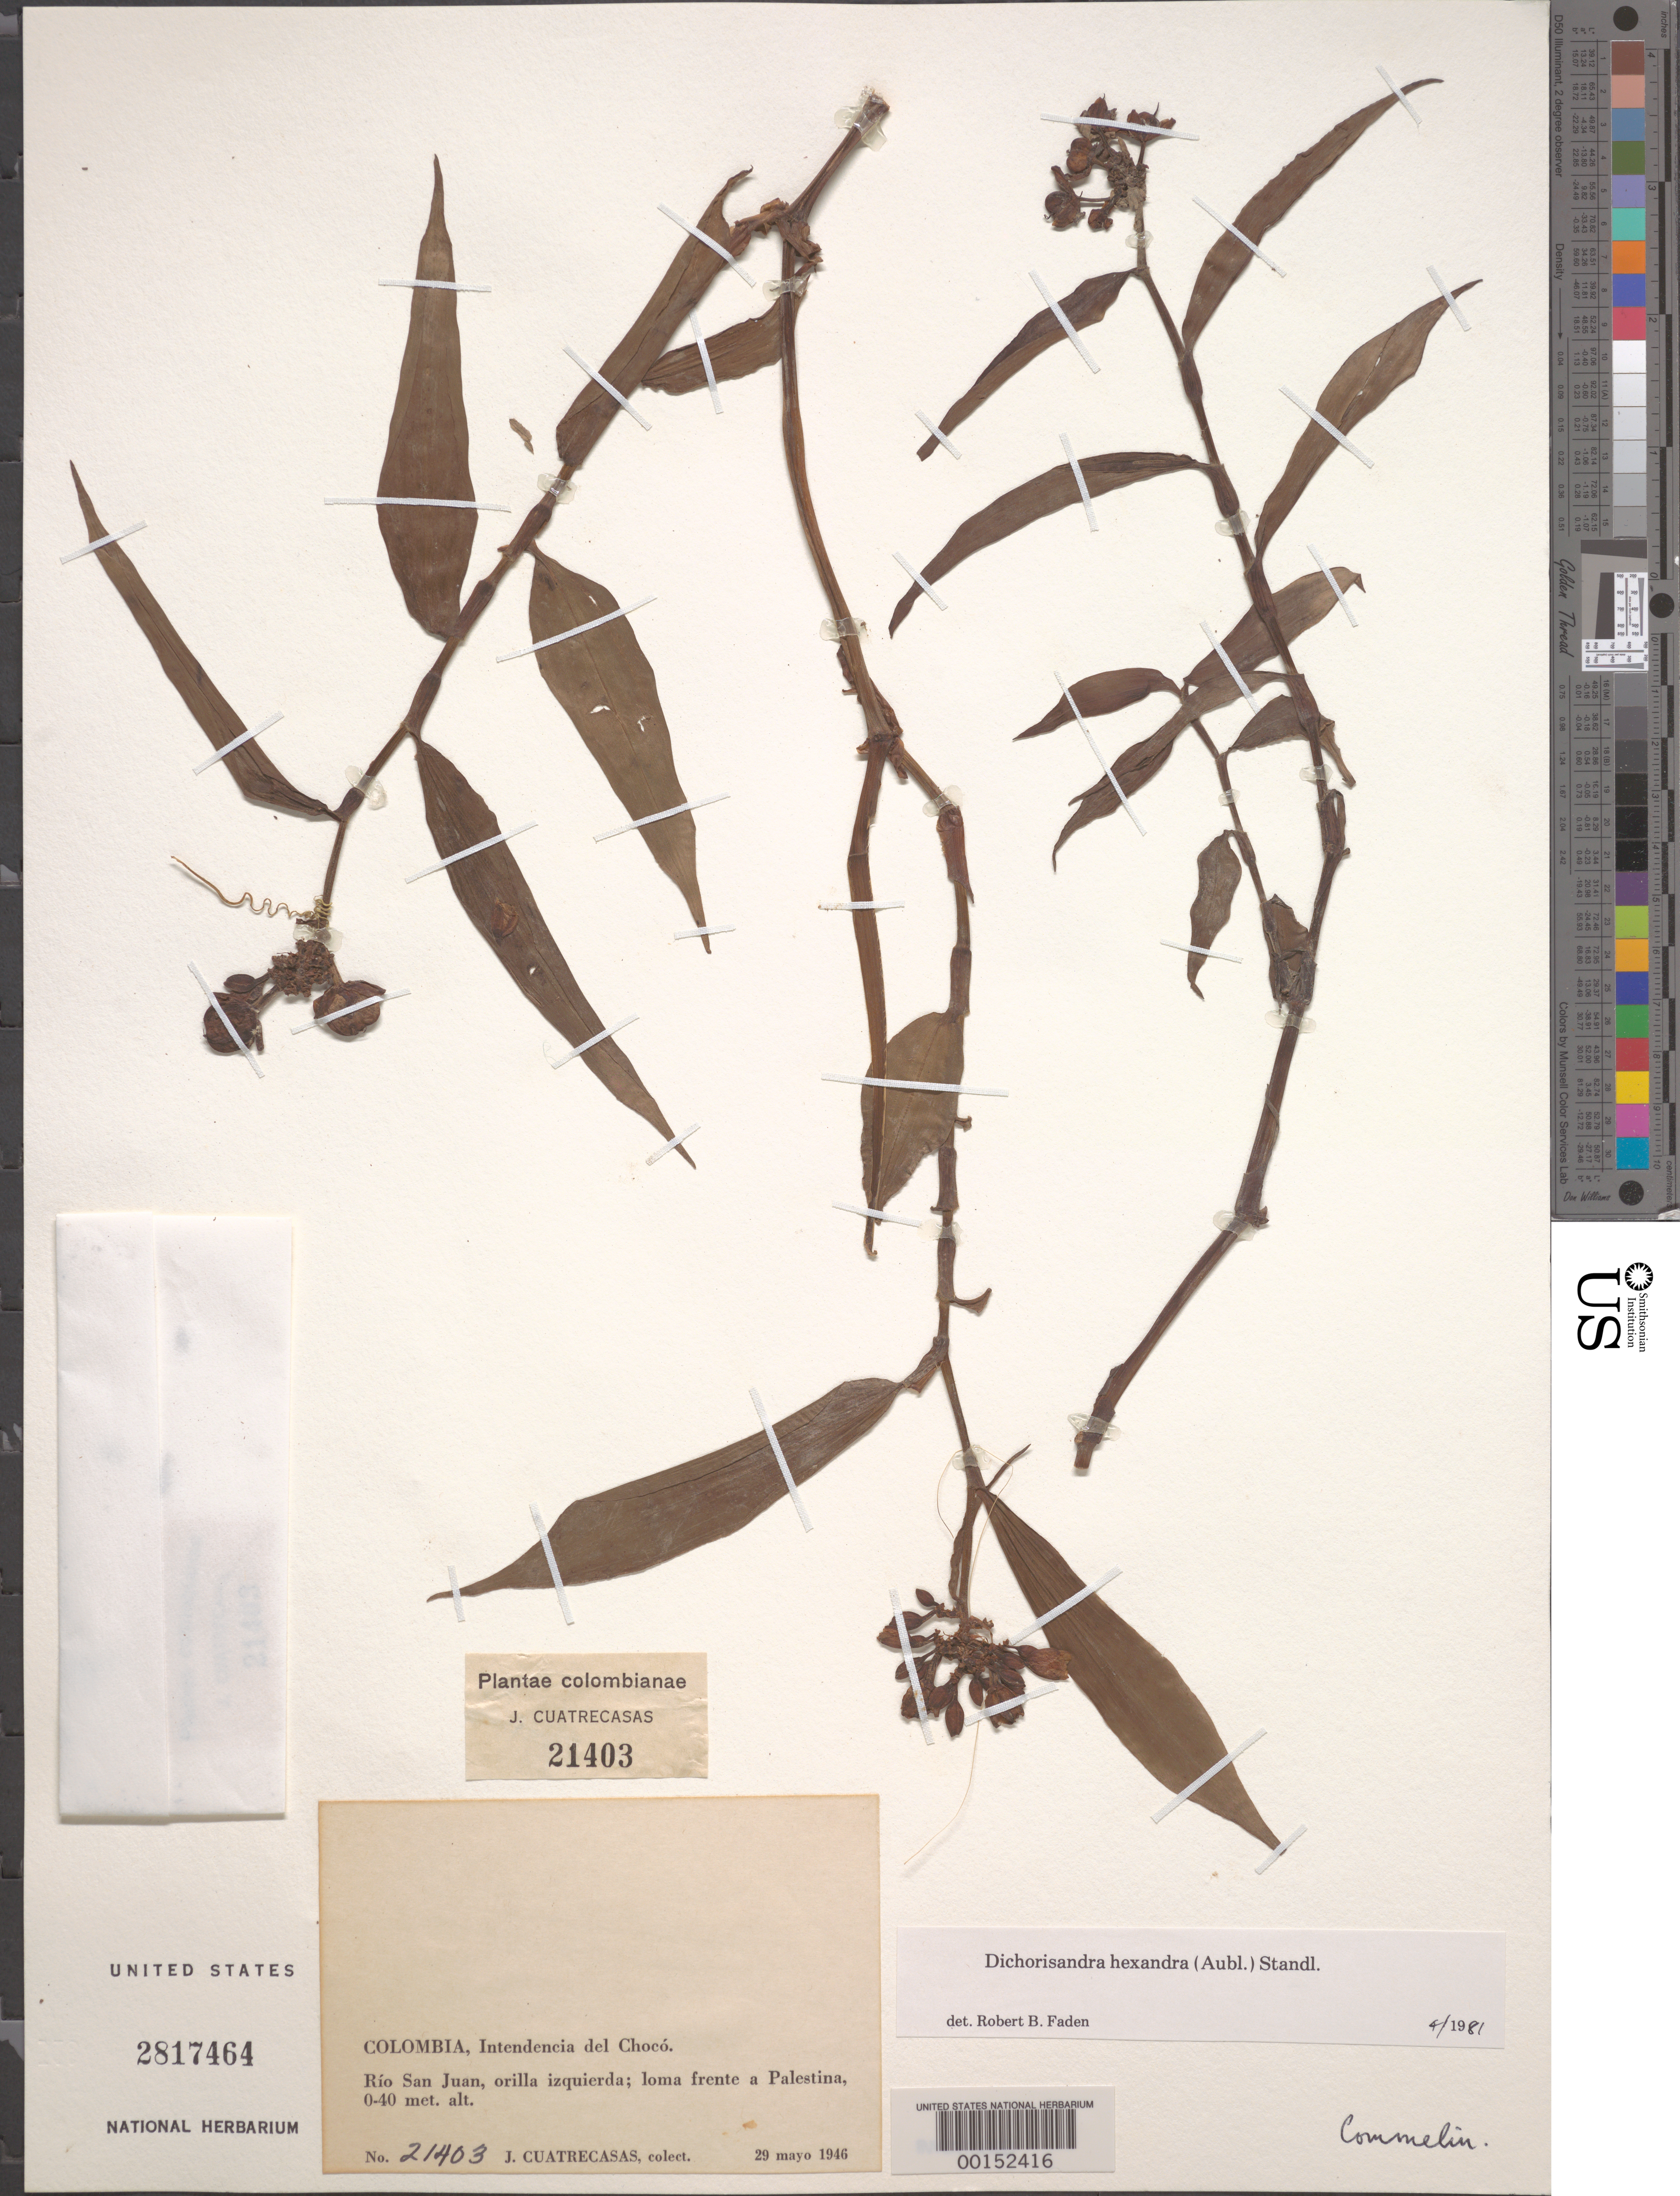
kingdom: Plantae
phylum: Tracheophyta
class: Liliopsida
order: Commelinales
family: Commelinaceae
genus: Dichorisandra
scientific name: Dichorisandra hexandra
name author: (Aubl.) Standl.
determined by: Faden, Robert B., (US), Smithsonian Institution - National Museum of Natural History (UNITED STATES)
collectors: J. Cuatrecasas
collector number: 21403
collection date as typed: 29 May 1946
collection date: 1946-05-29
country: Colombia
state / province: Chocó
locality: Rio San Juan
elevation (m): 1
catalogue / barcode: US 2817464